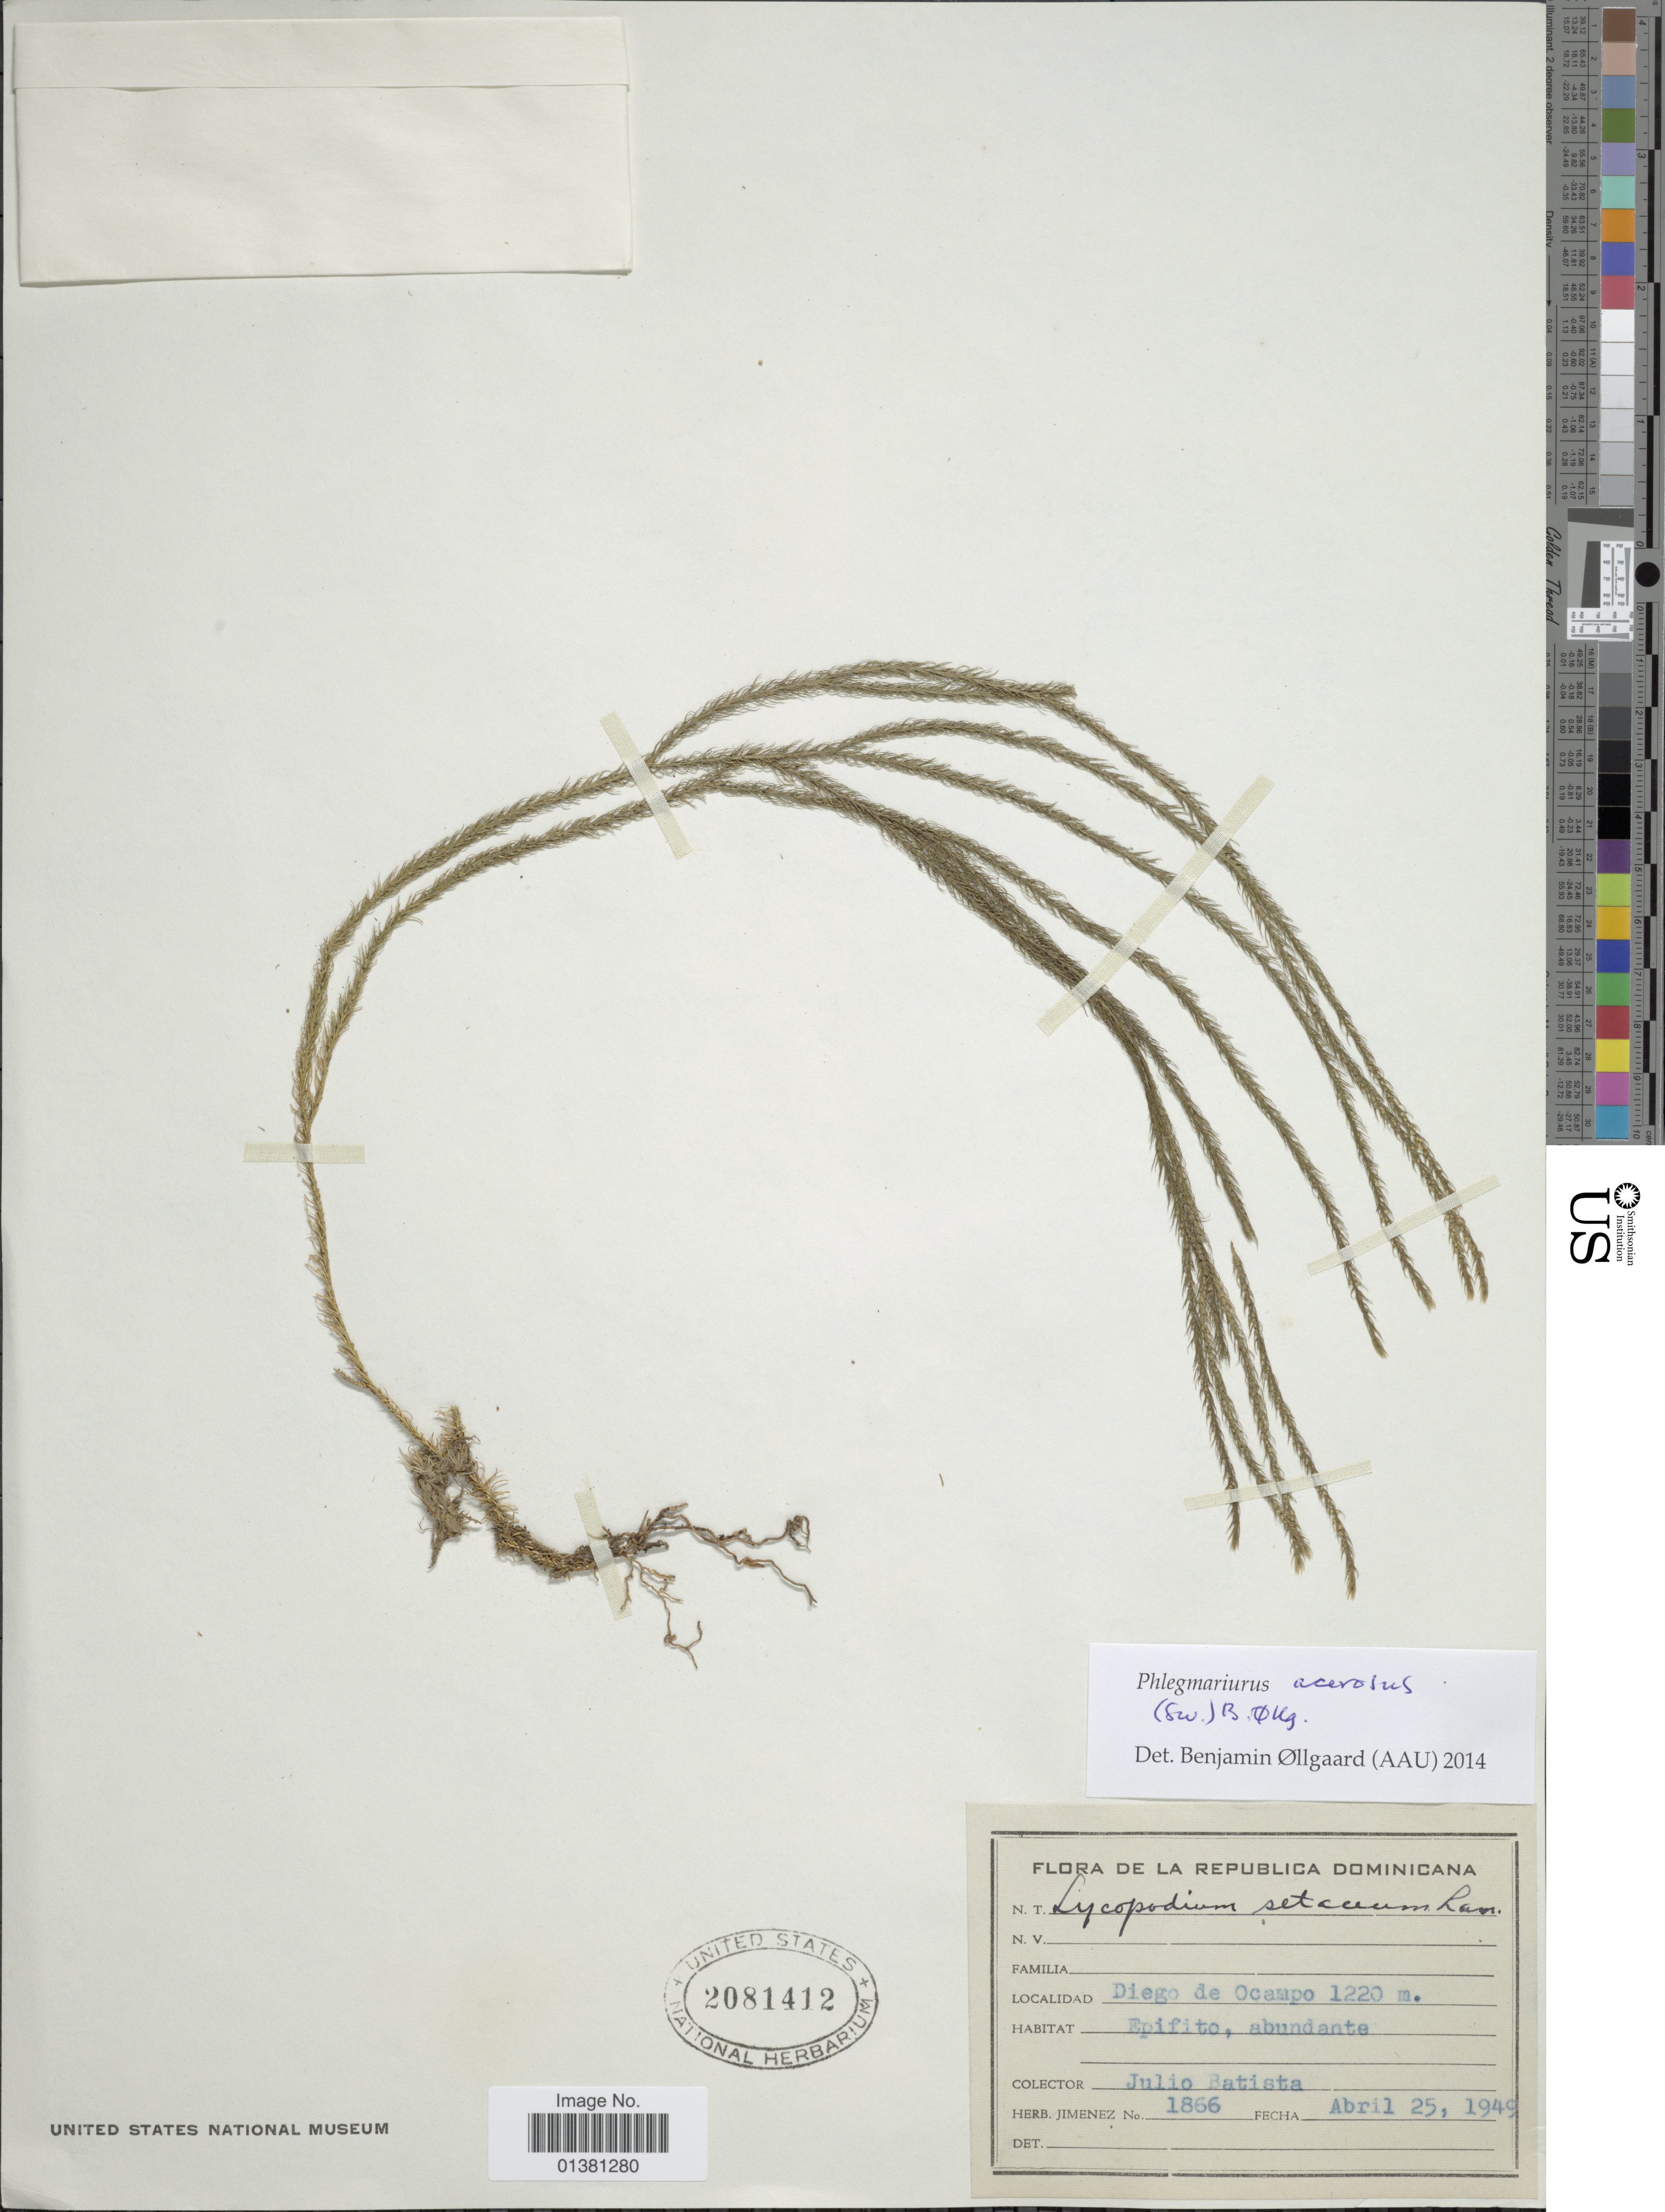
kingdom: Plantae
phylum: Tracheophyta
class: Lycopodiopsida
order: Lycopodiales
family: Lycopodiaceae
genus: Phlegmariurus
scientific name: Phlegmariurus acerosus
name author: (Sw.) B. Øllg.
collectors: J. Batista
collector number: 1866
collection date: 1949-04-25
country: Dominican Republic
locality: Diego de Ocampo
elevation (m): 1220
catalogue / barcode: US 2081412